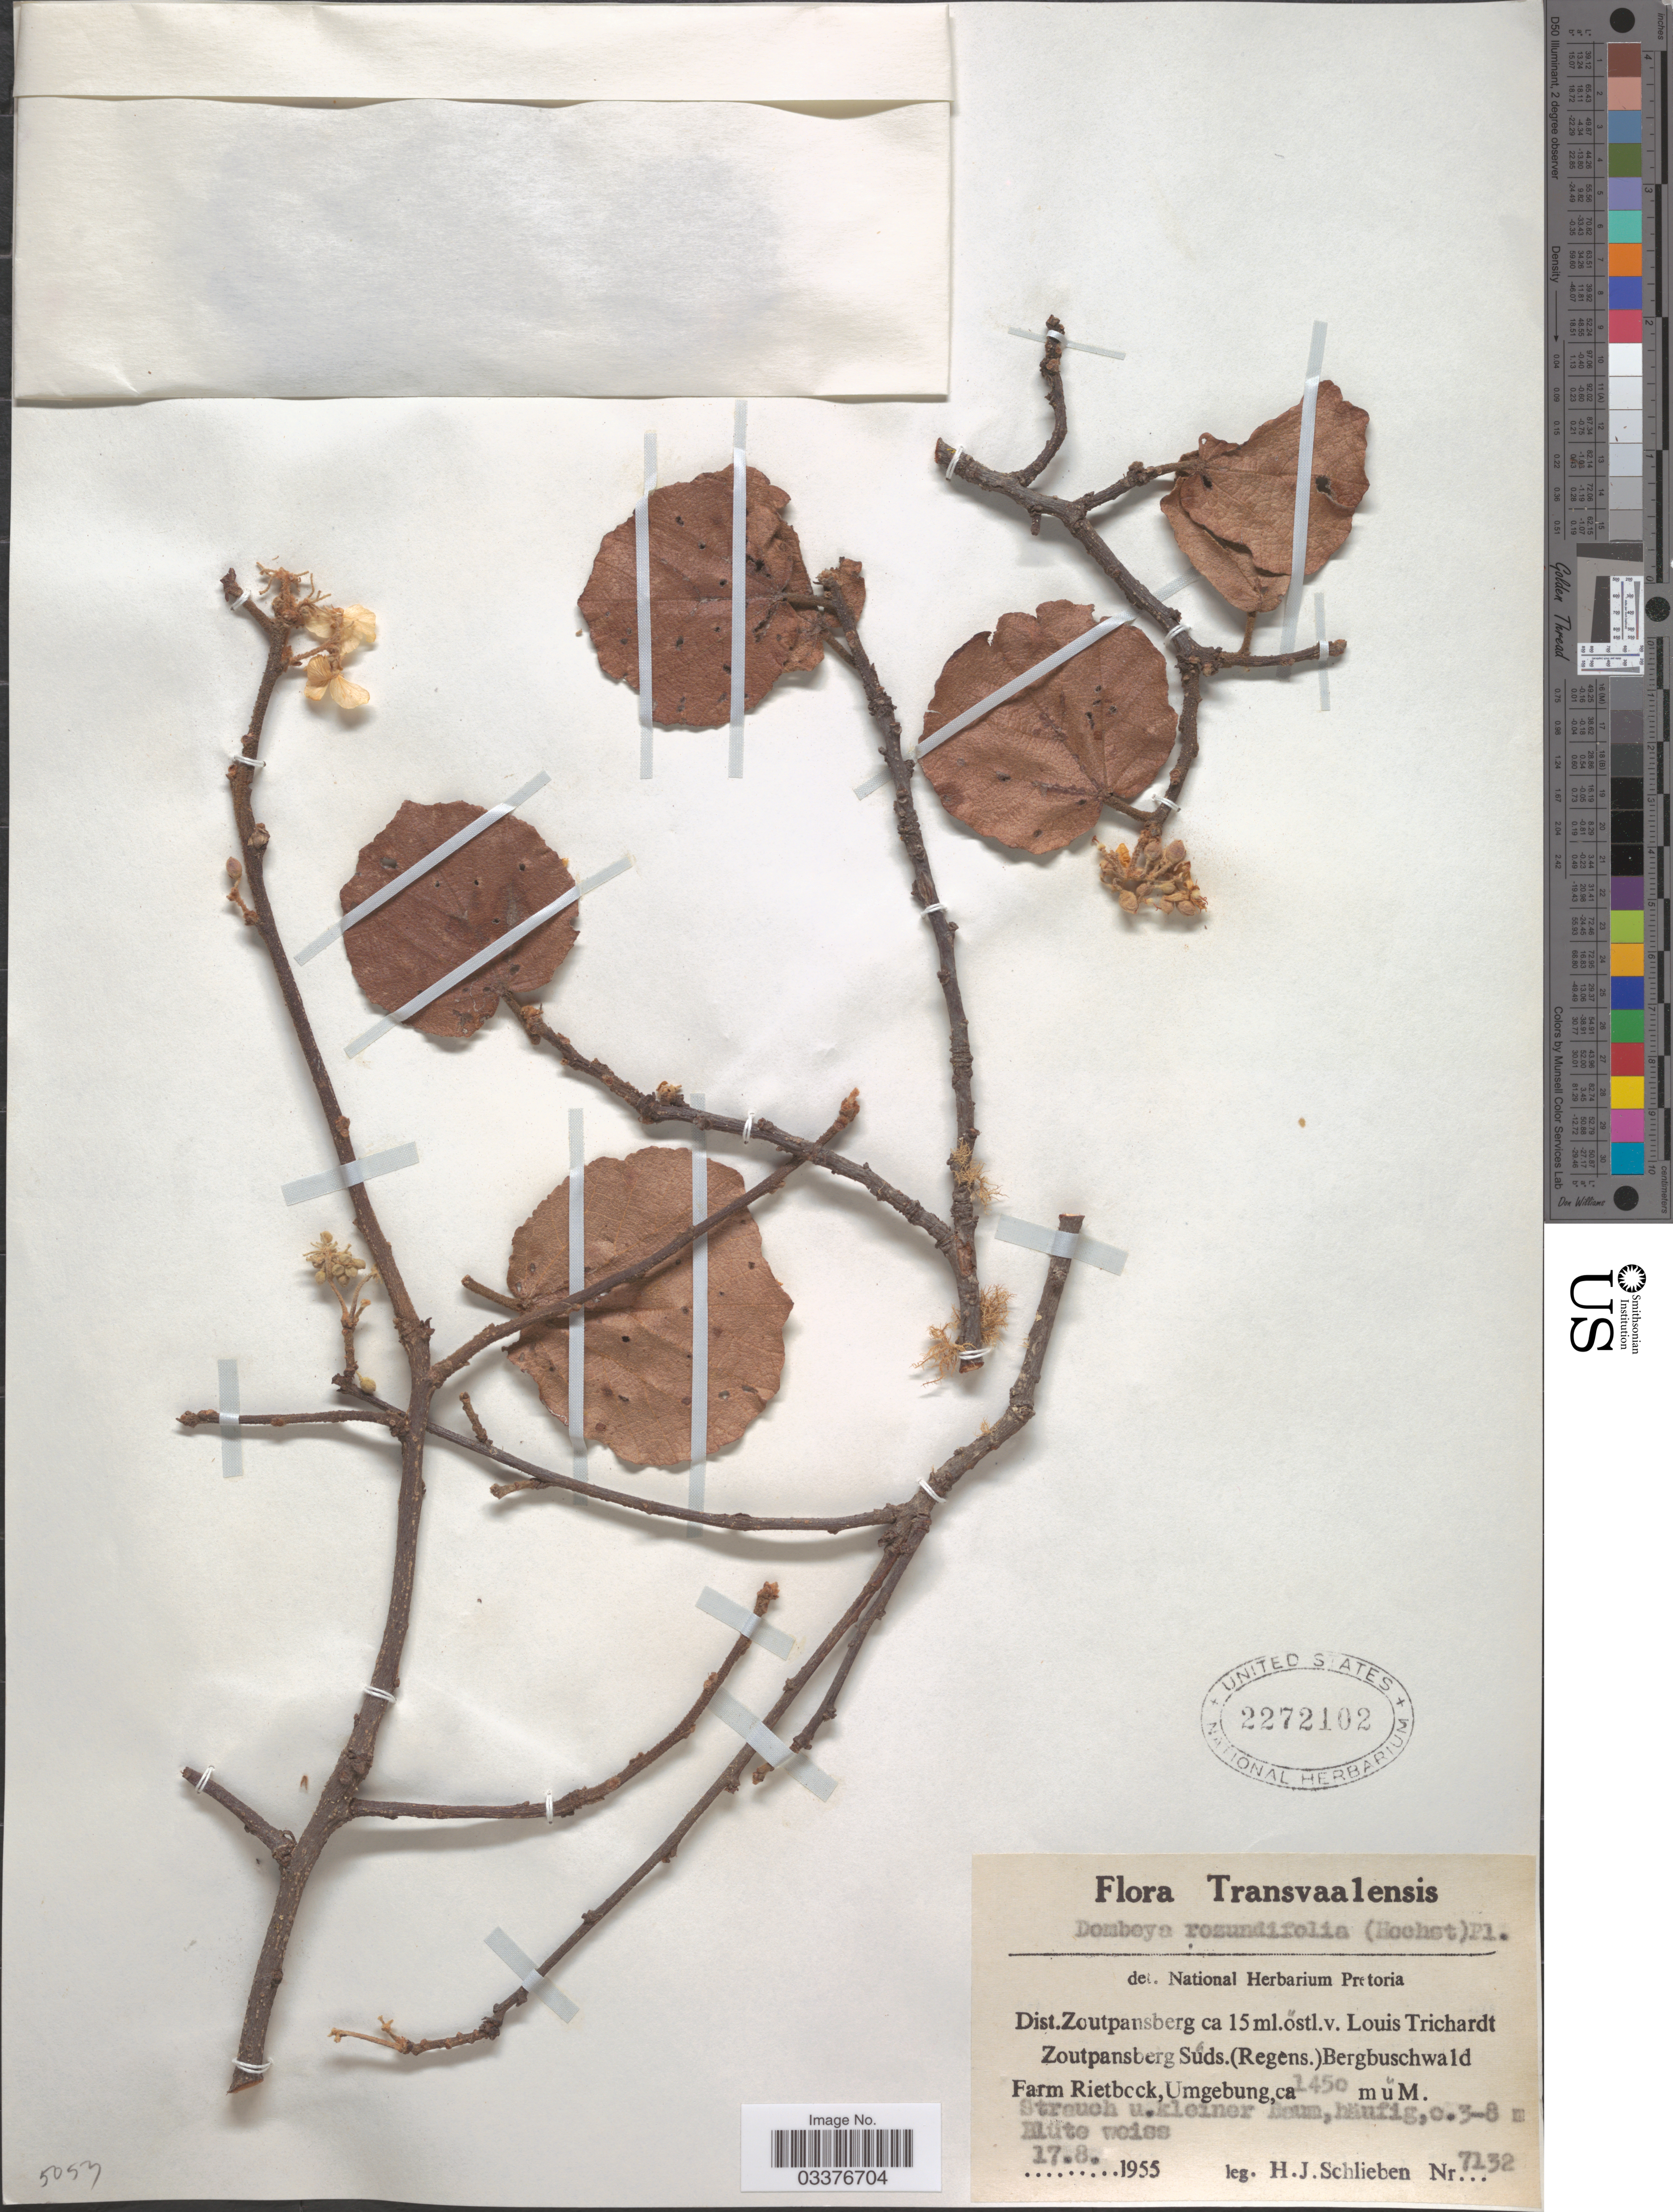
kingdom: Plantae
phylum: Tracheophyta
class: Magnoliopsida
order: Malvales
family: Malvaceae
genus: Dombeya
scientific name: Dombeya rotundifolia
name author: (Hochst.) Planch.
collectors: H. J. Schlieben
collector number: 7132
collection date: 1955-08-17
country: South Africa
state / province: Limpopo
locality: Transvaalensis. Dist. Zoutpansberg ca 15 ml.östl.v. Louis Trichardt Zoutpansberg Süds. (Regens.) Bergbuschwald Farm Rietbock, Umgebung.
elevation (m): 1450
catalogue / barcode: US 2272102